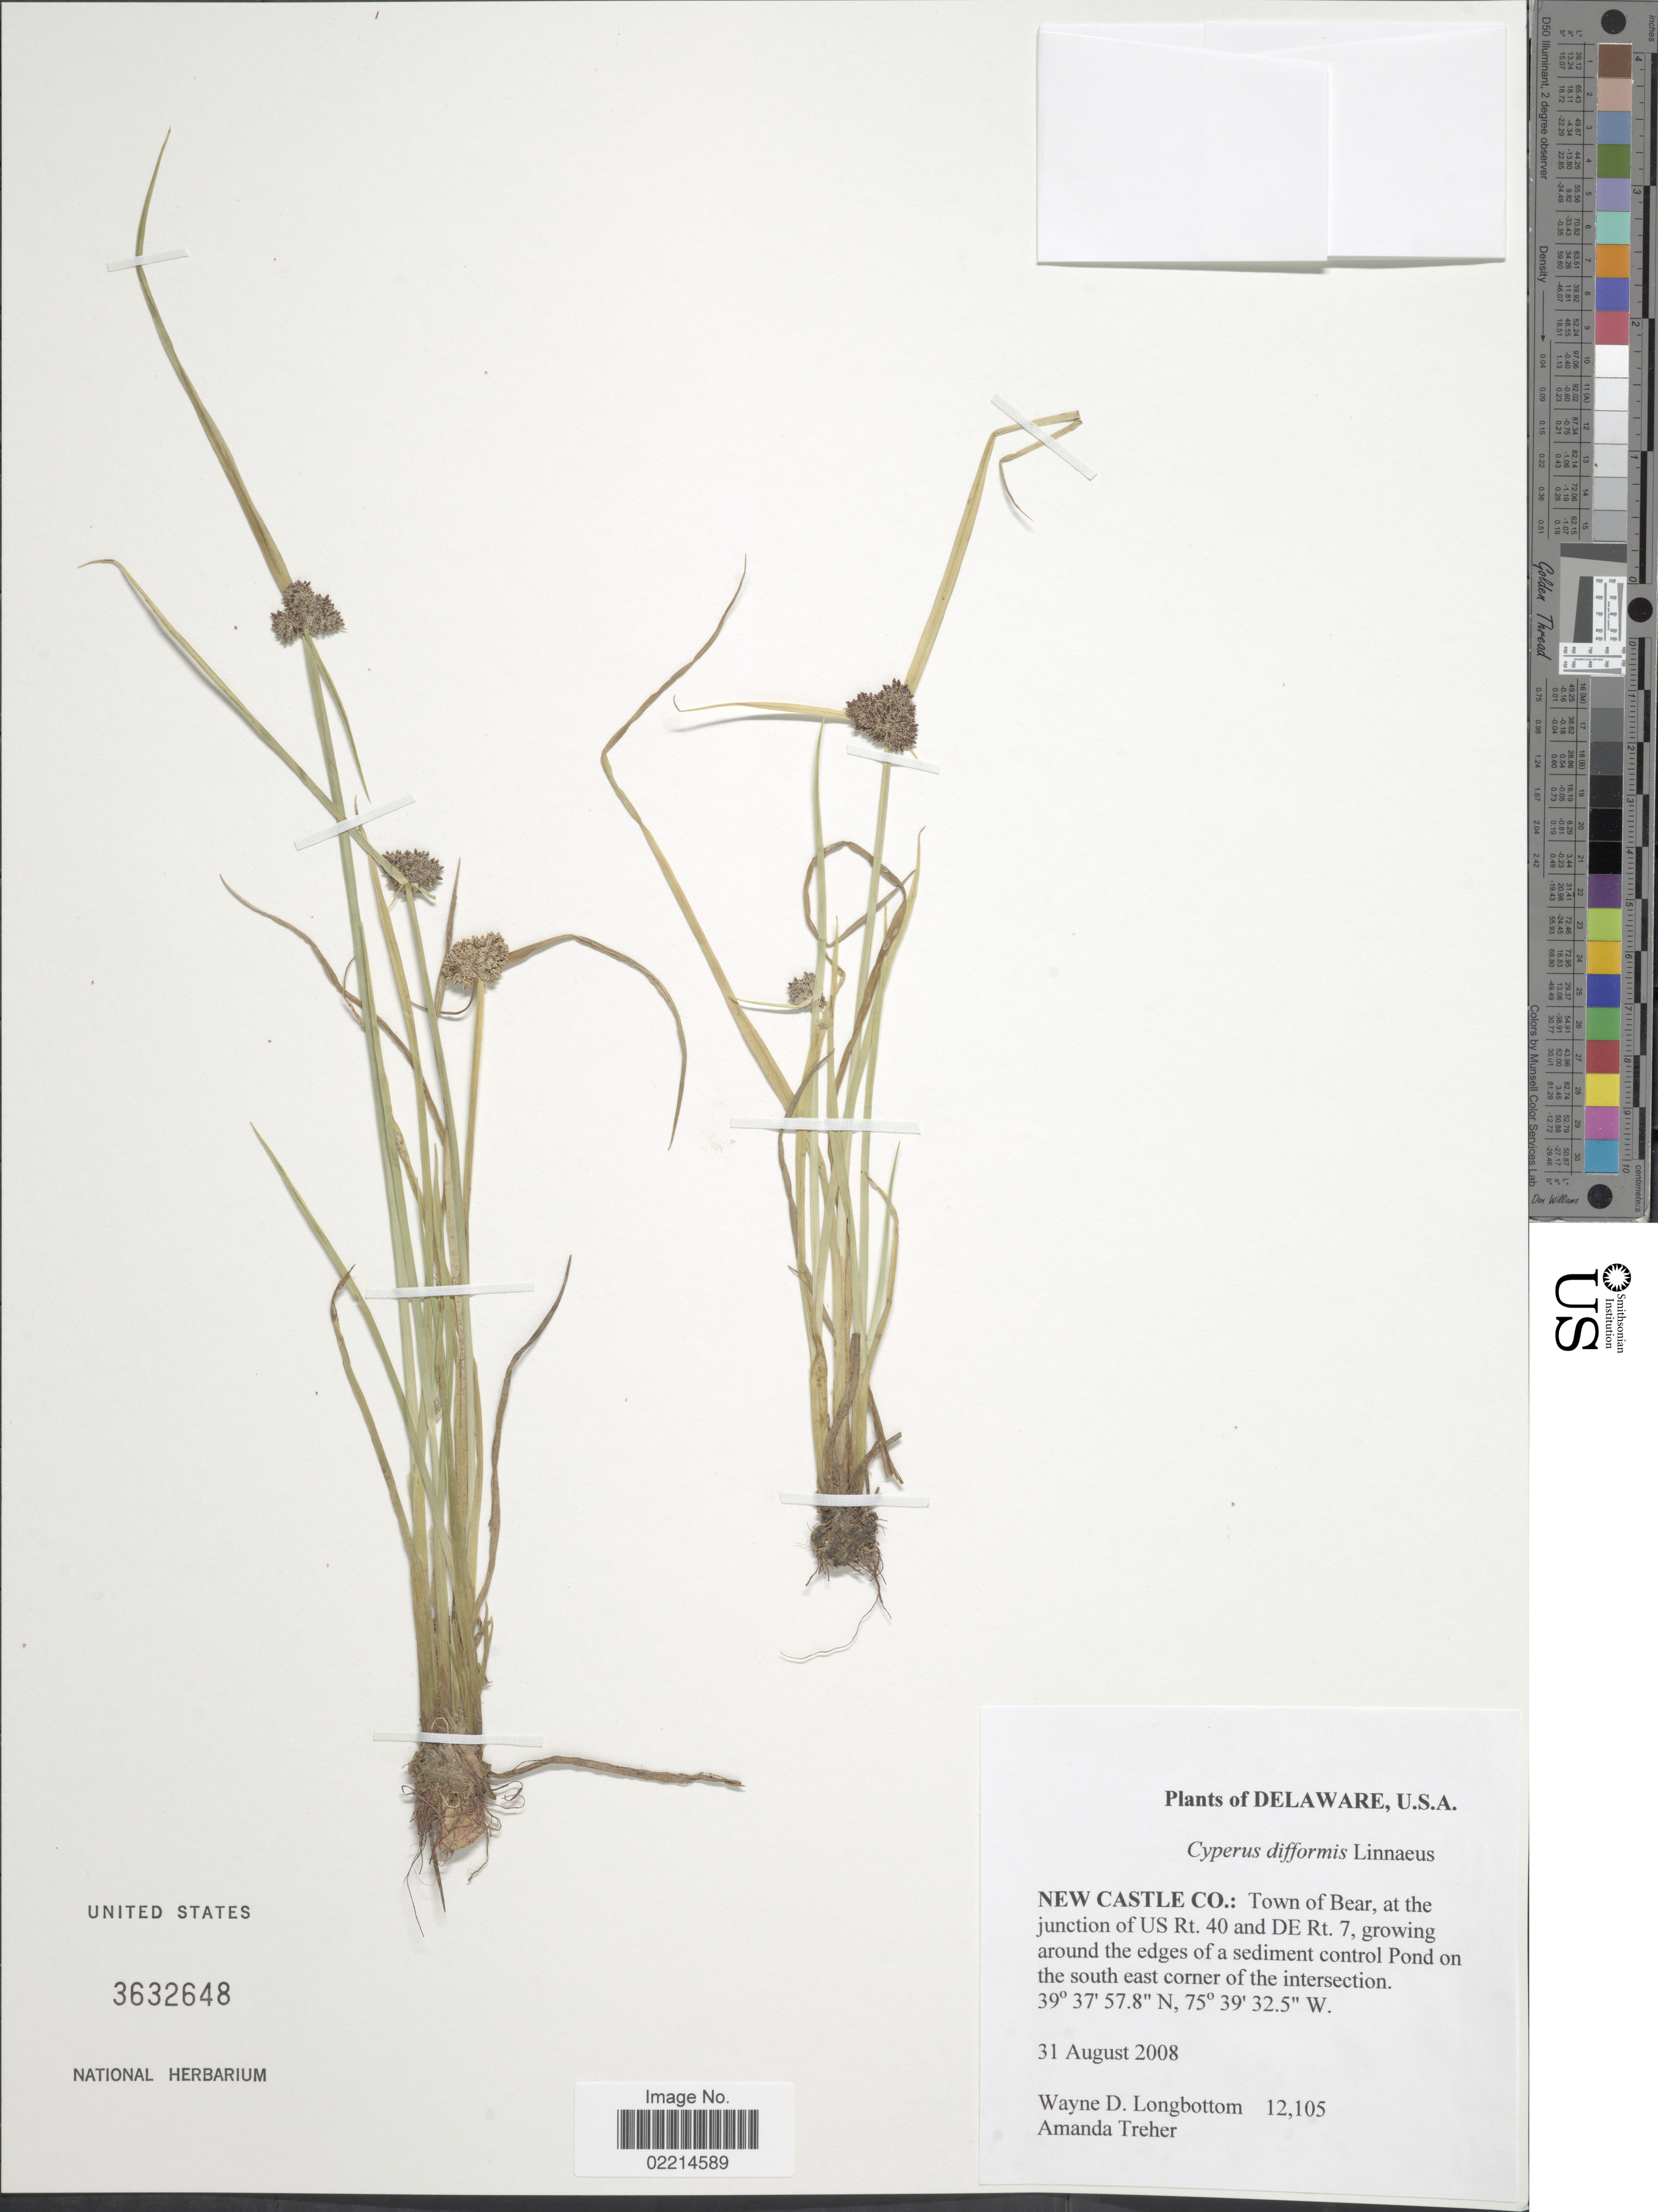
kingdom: Plantae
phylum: Tracheophyta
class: Liliopsida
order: Poales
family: Cyperaceae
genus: Cyperus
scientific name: Cyperus difformis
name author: L.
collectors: W. D. Longbottom & A. Treher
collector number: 12105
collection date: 2008-08-31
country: United States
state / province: Delaware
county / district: New Castle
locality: New Castle Co.: Town of Bear, at the junction of US Rt. 40 and DE Rt.7, growing around the edges of a sediment control Pond on the south east corner of the intersection.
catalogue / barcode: US 3632648